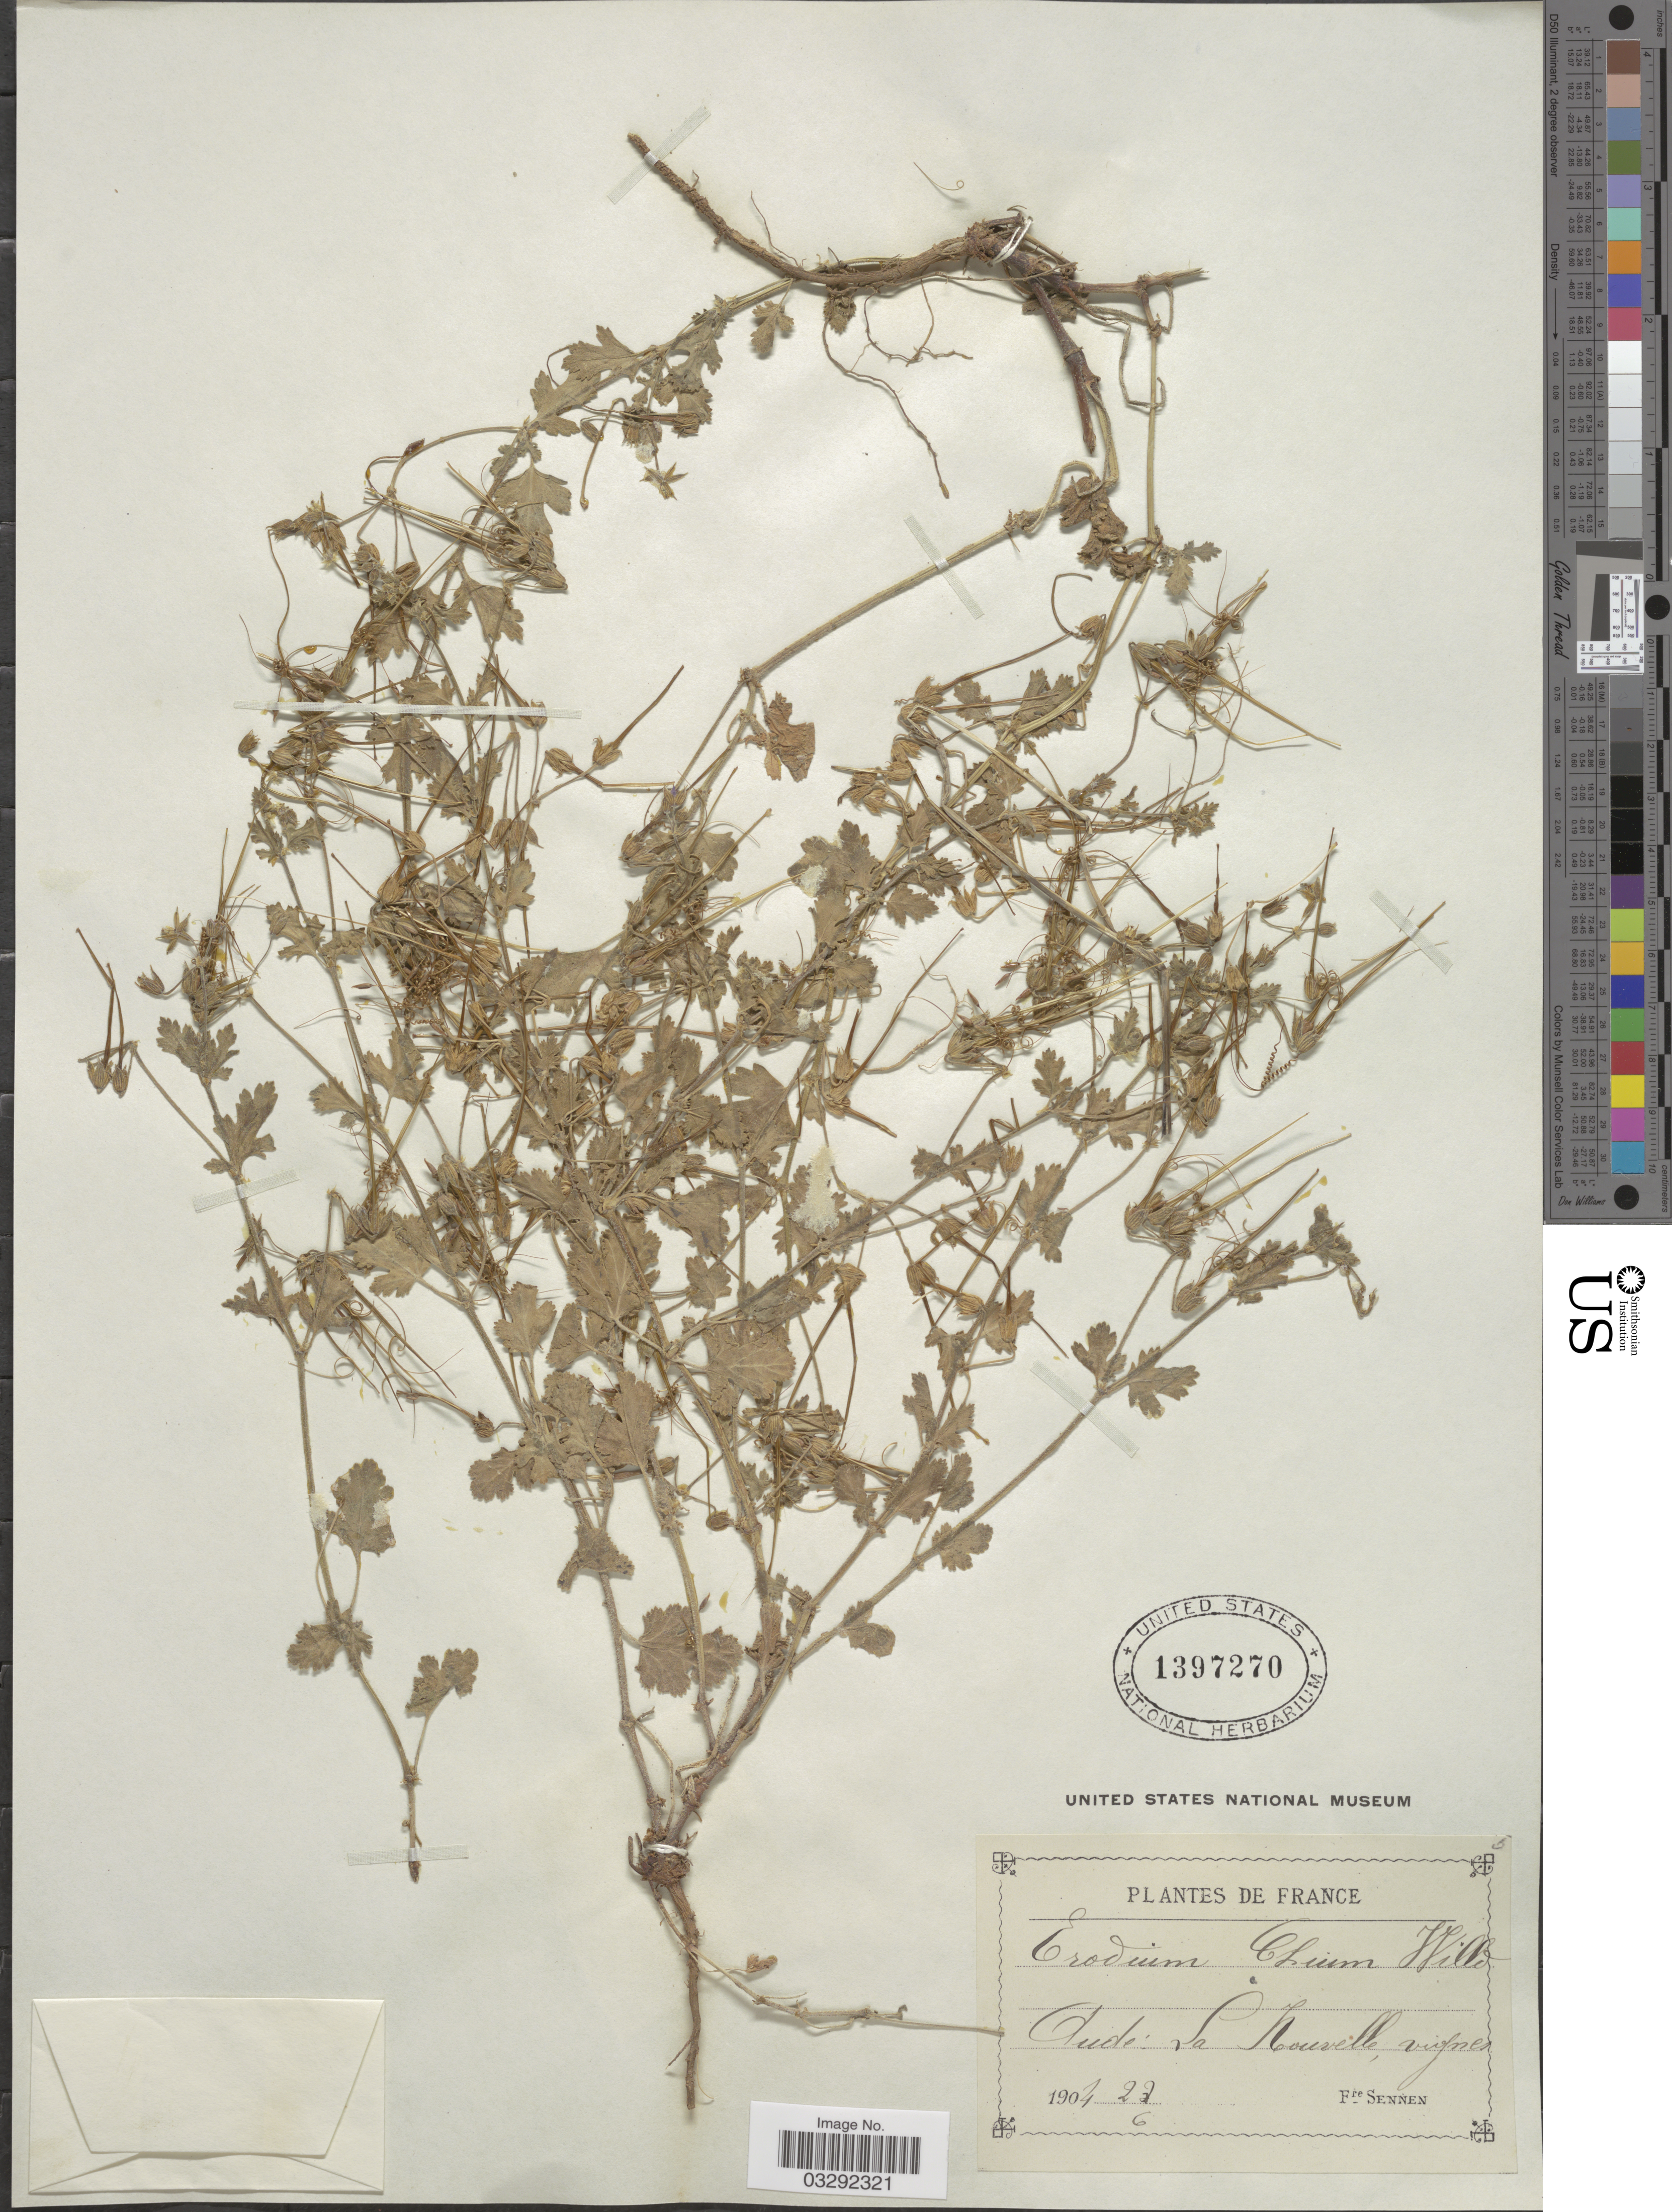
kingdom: Plantae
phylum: Tracheophyta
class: Magnoliopsida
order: Geraniales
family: Geraniaceae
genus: Erodium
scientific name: Erodium chium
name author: (Burm. f.) Willd.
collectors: E. Sennen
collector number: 5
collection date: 1904-06-22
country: France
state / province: Occitanie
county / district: Aude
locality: Aude: La Nouvelle, vignes.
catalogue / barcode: US 1397270